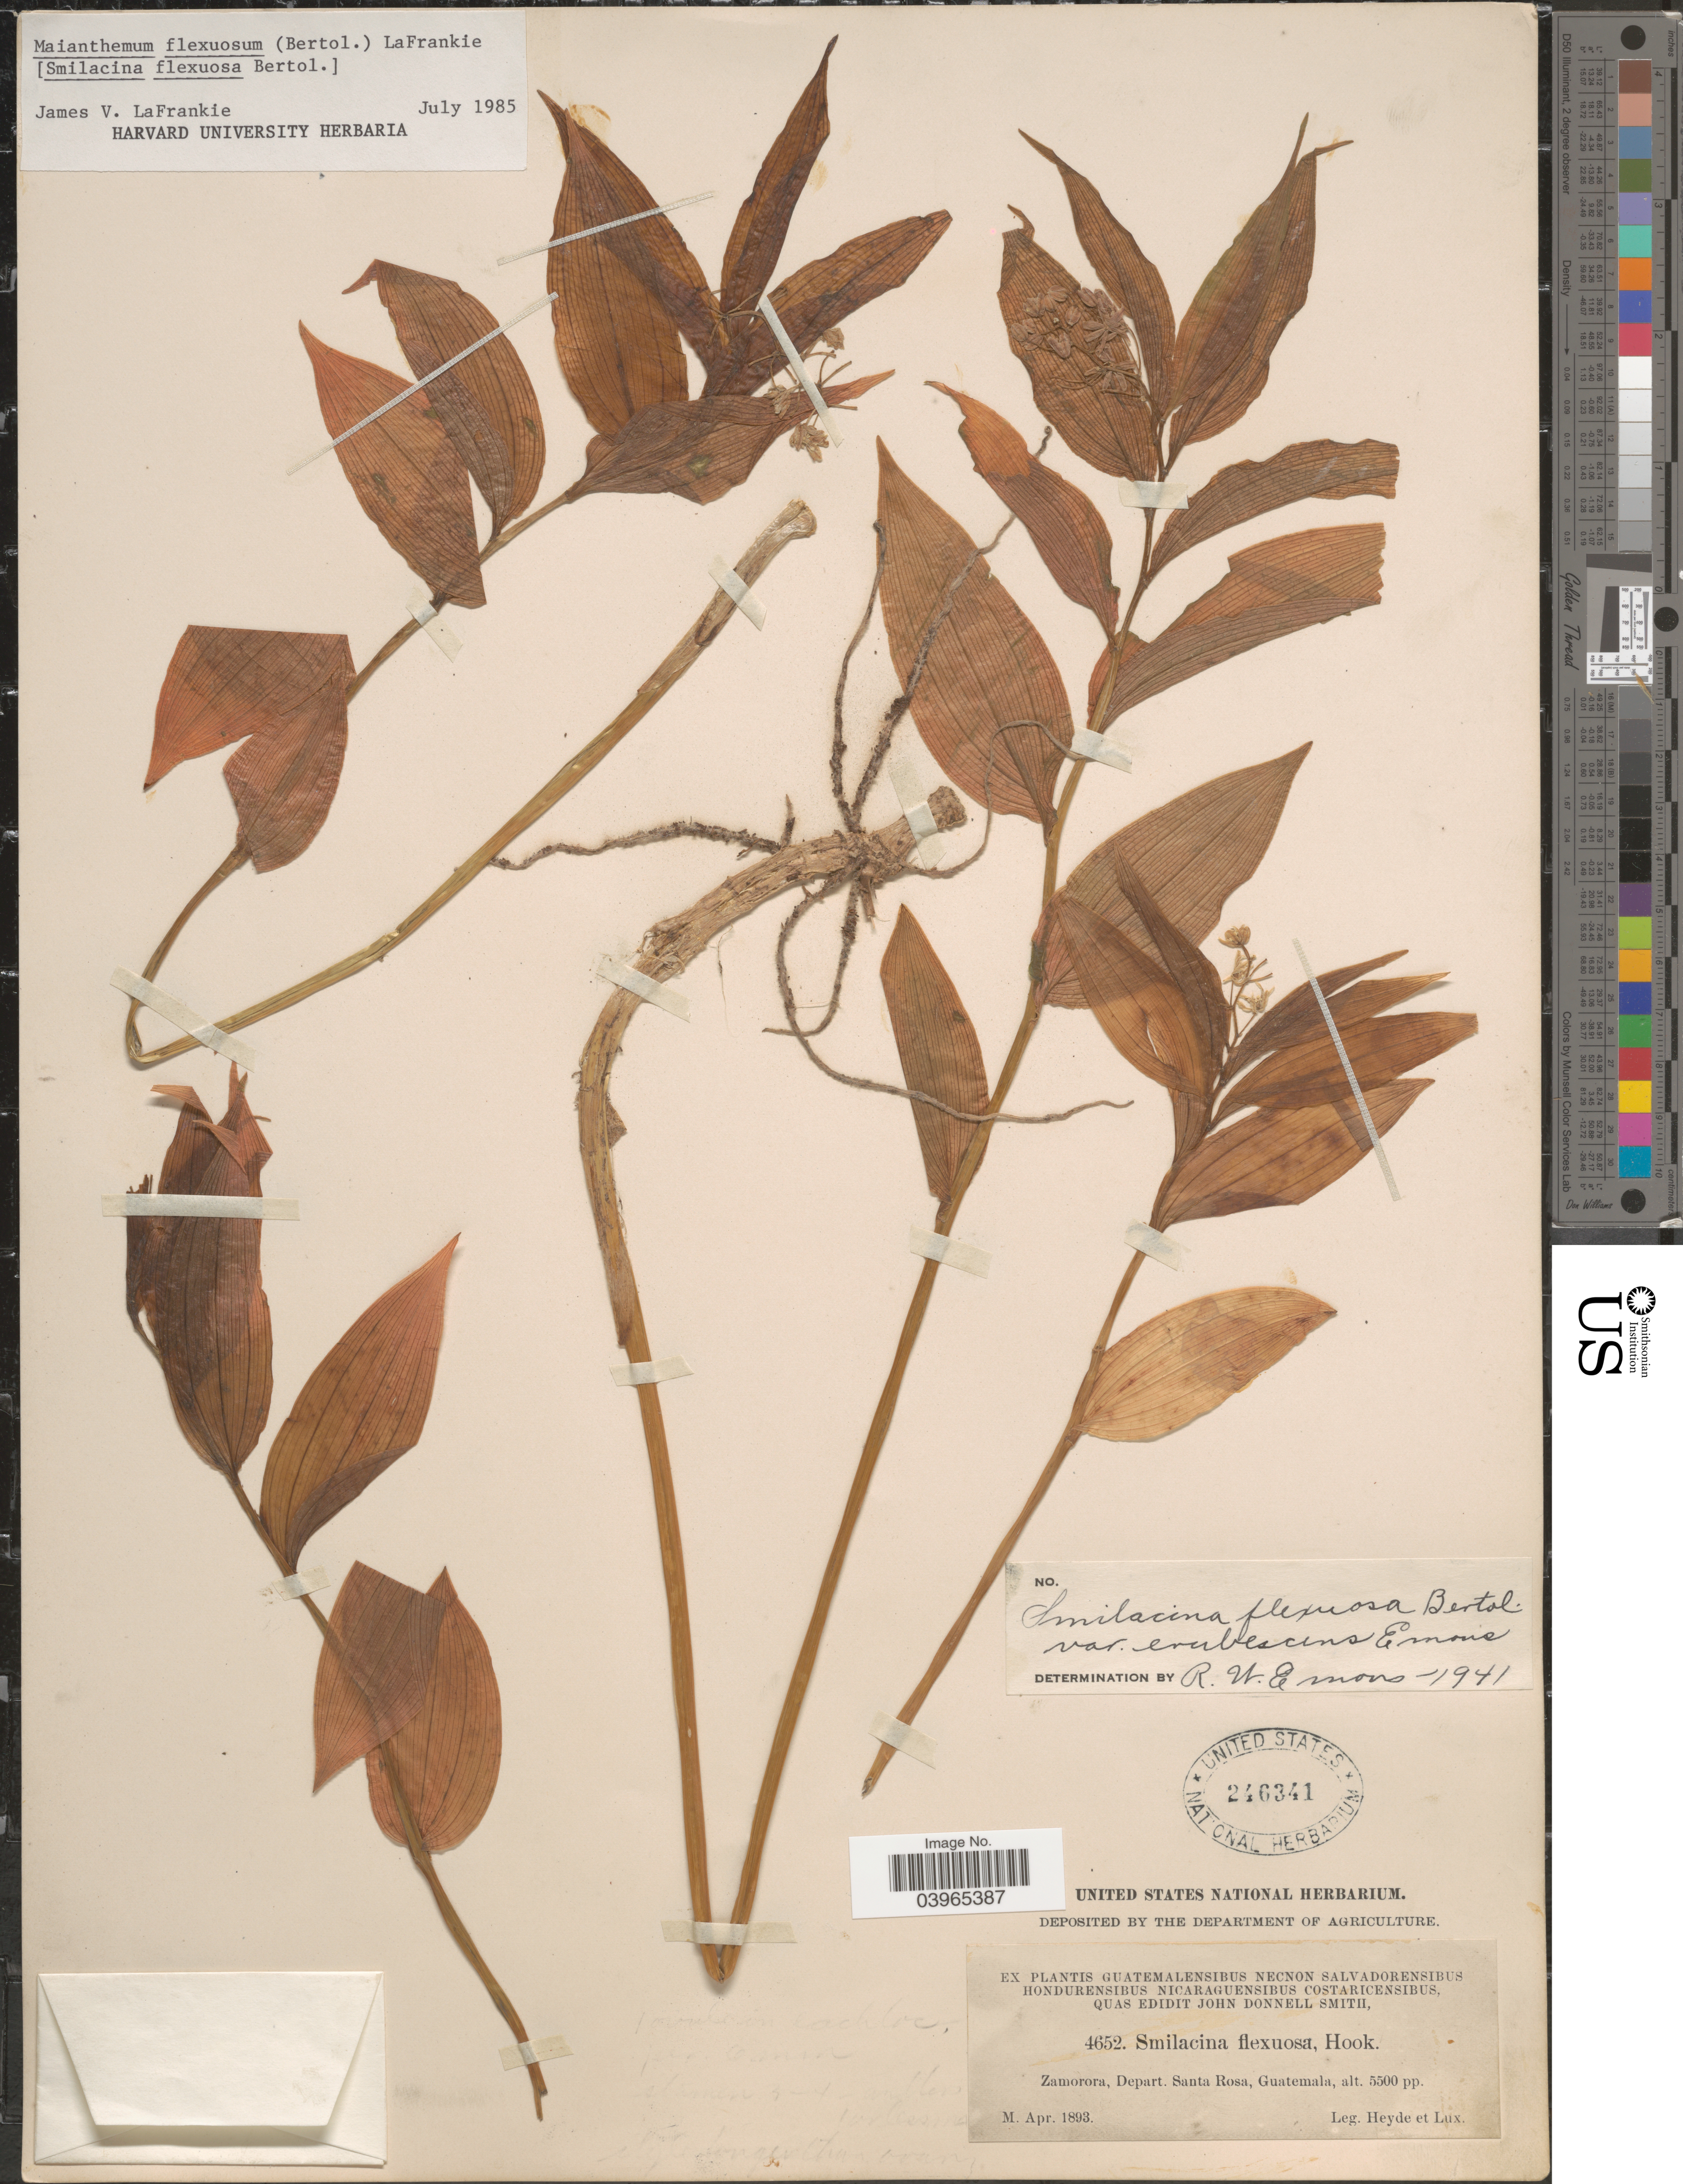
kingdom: Plantae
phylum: Tracheophyta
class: Liliopsida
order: Asparagales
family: Asparagaceae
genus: Maianthemum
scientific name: Maianthemum flexuosum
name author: (Bertol.) LaFrankie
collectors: Heyde & Lux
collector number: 4652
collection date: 1893-04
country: Guatemala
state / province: Santa Rosa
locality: Zamorora, Depart. Santa Rosa.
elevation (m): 1676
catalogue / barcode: US 246341